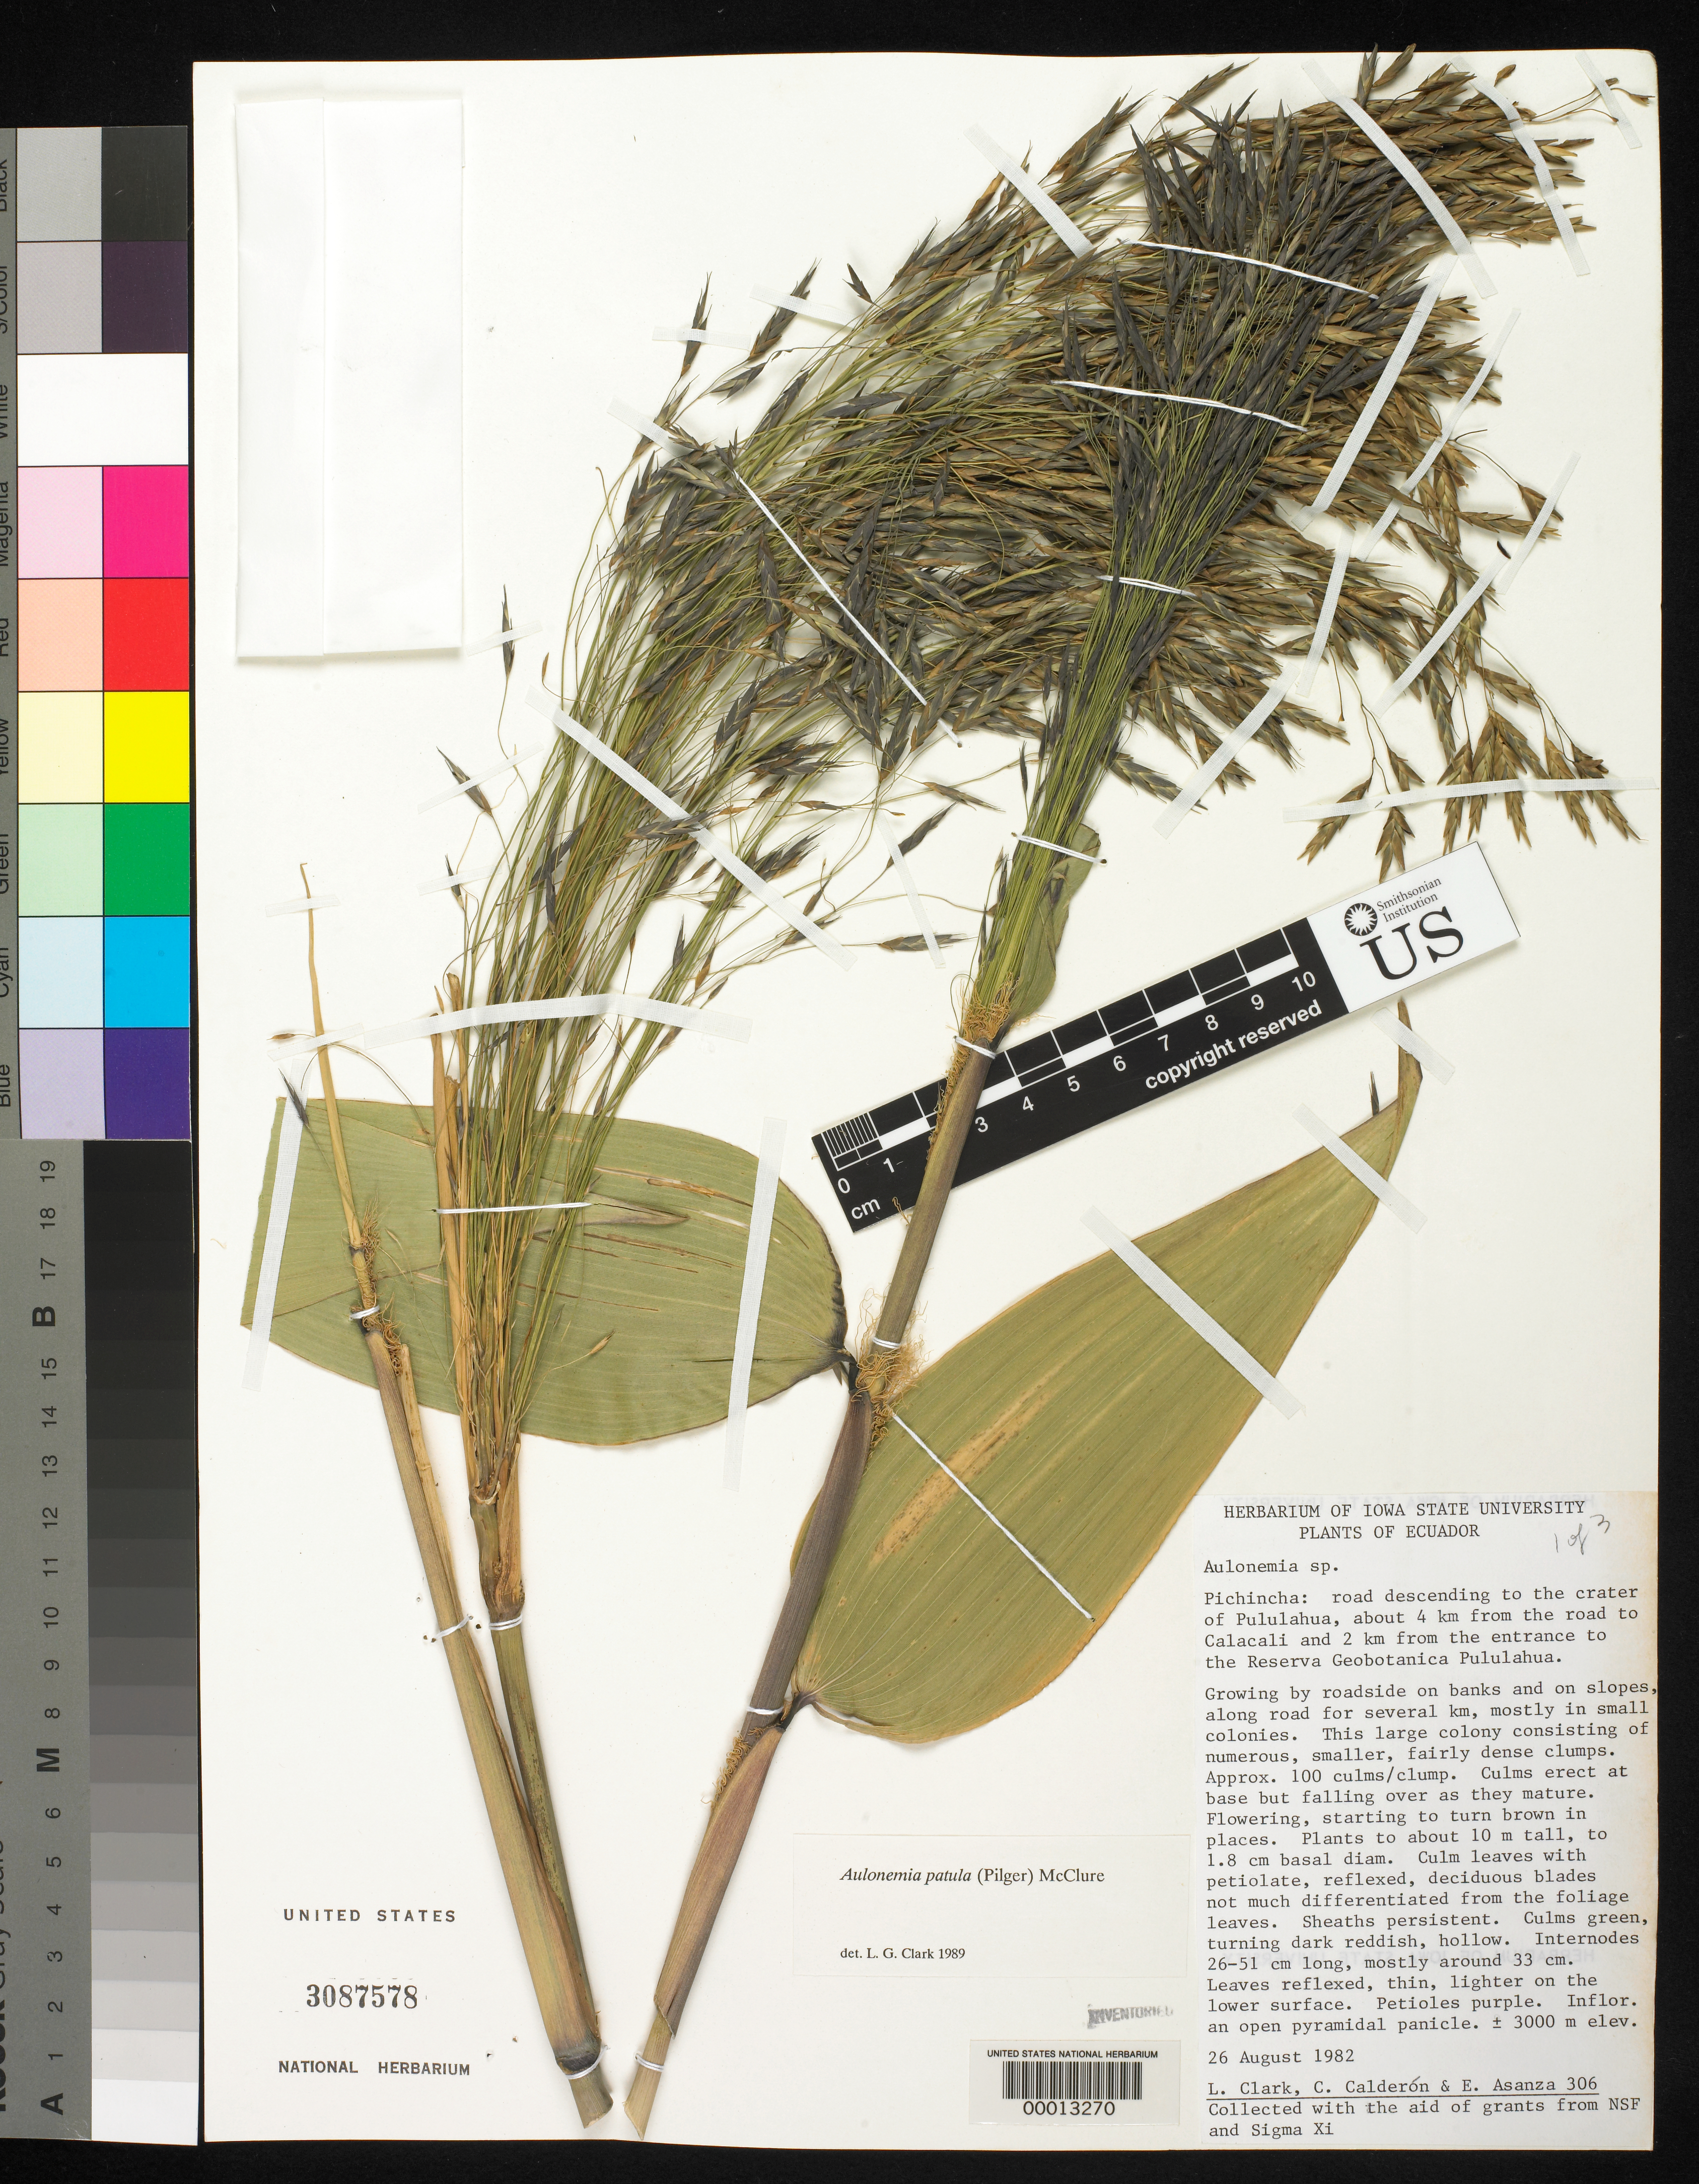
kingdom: Plantae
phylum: Tracheophyta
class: Liliopsida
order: Poales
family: Poaceae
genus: Aulonemia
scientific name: Aulonemia sp.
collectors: A. Castellanos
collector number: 306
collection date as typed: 26 Aug 1982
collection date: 1982-08-26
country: Brazil (?)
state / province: Minas Gerais (?)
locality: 2 km from reserva geobotanica pululahua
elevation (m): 3000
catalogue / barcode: US 3087578